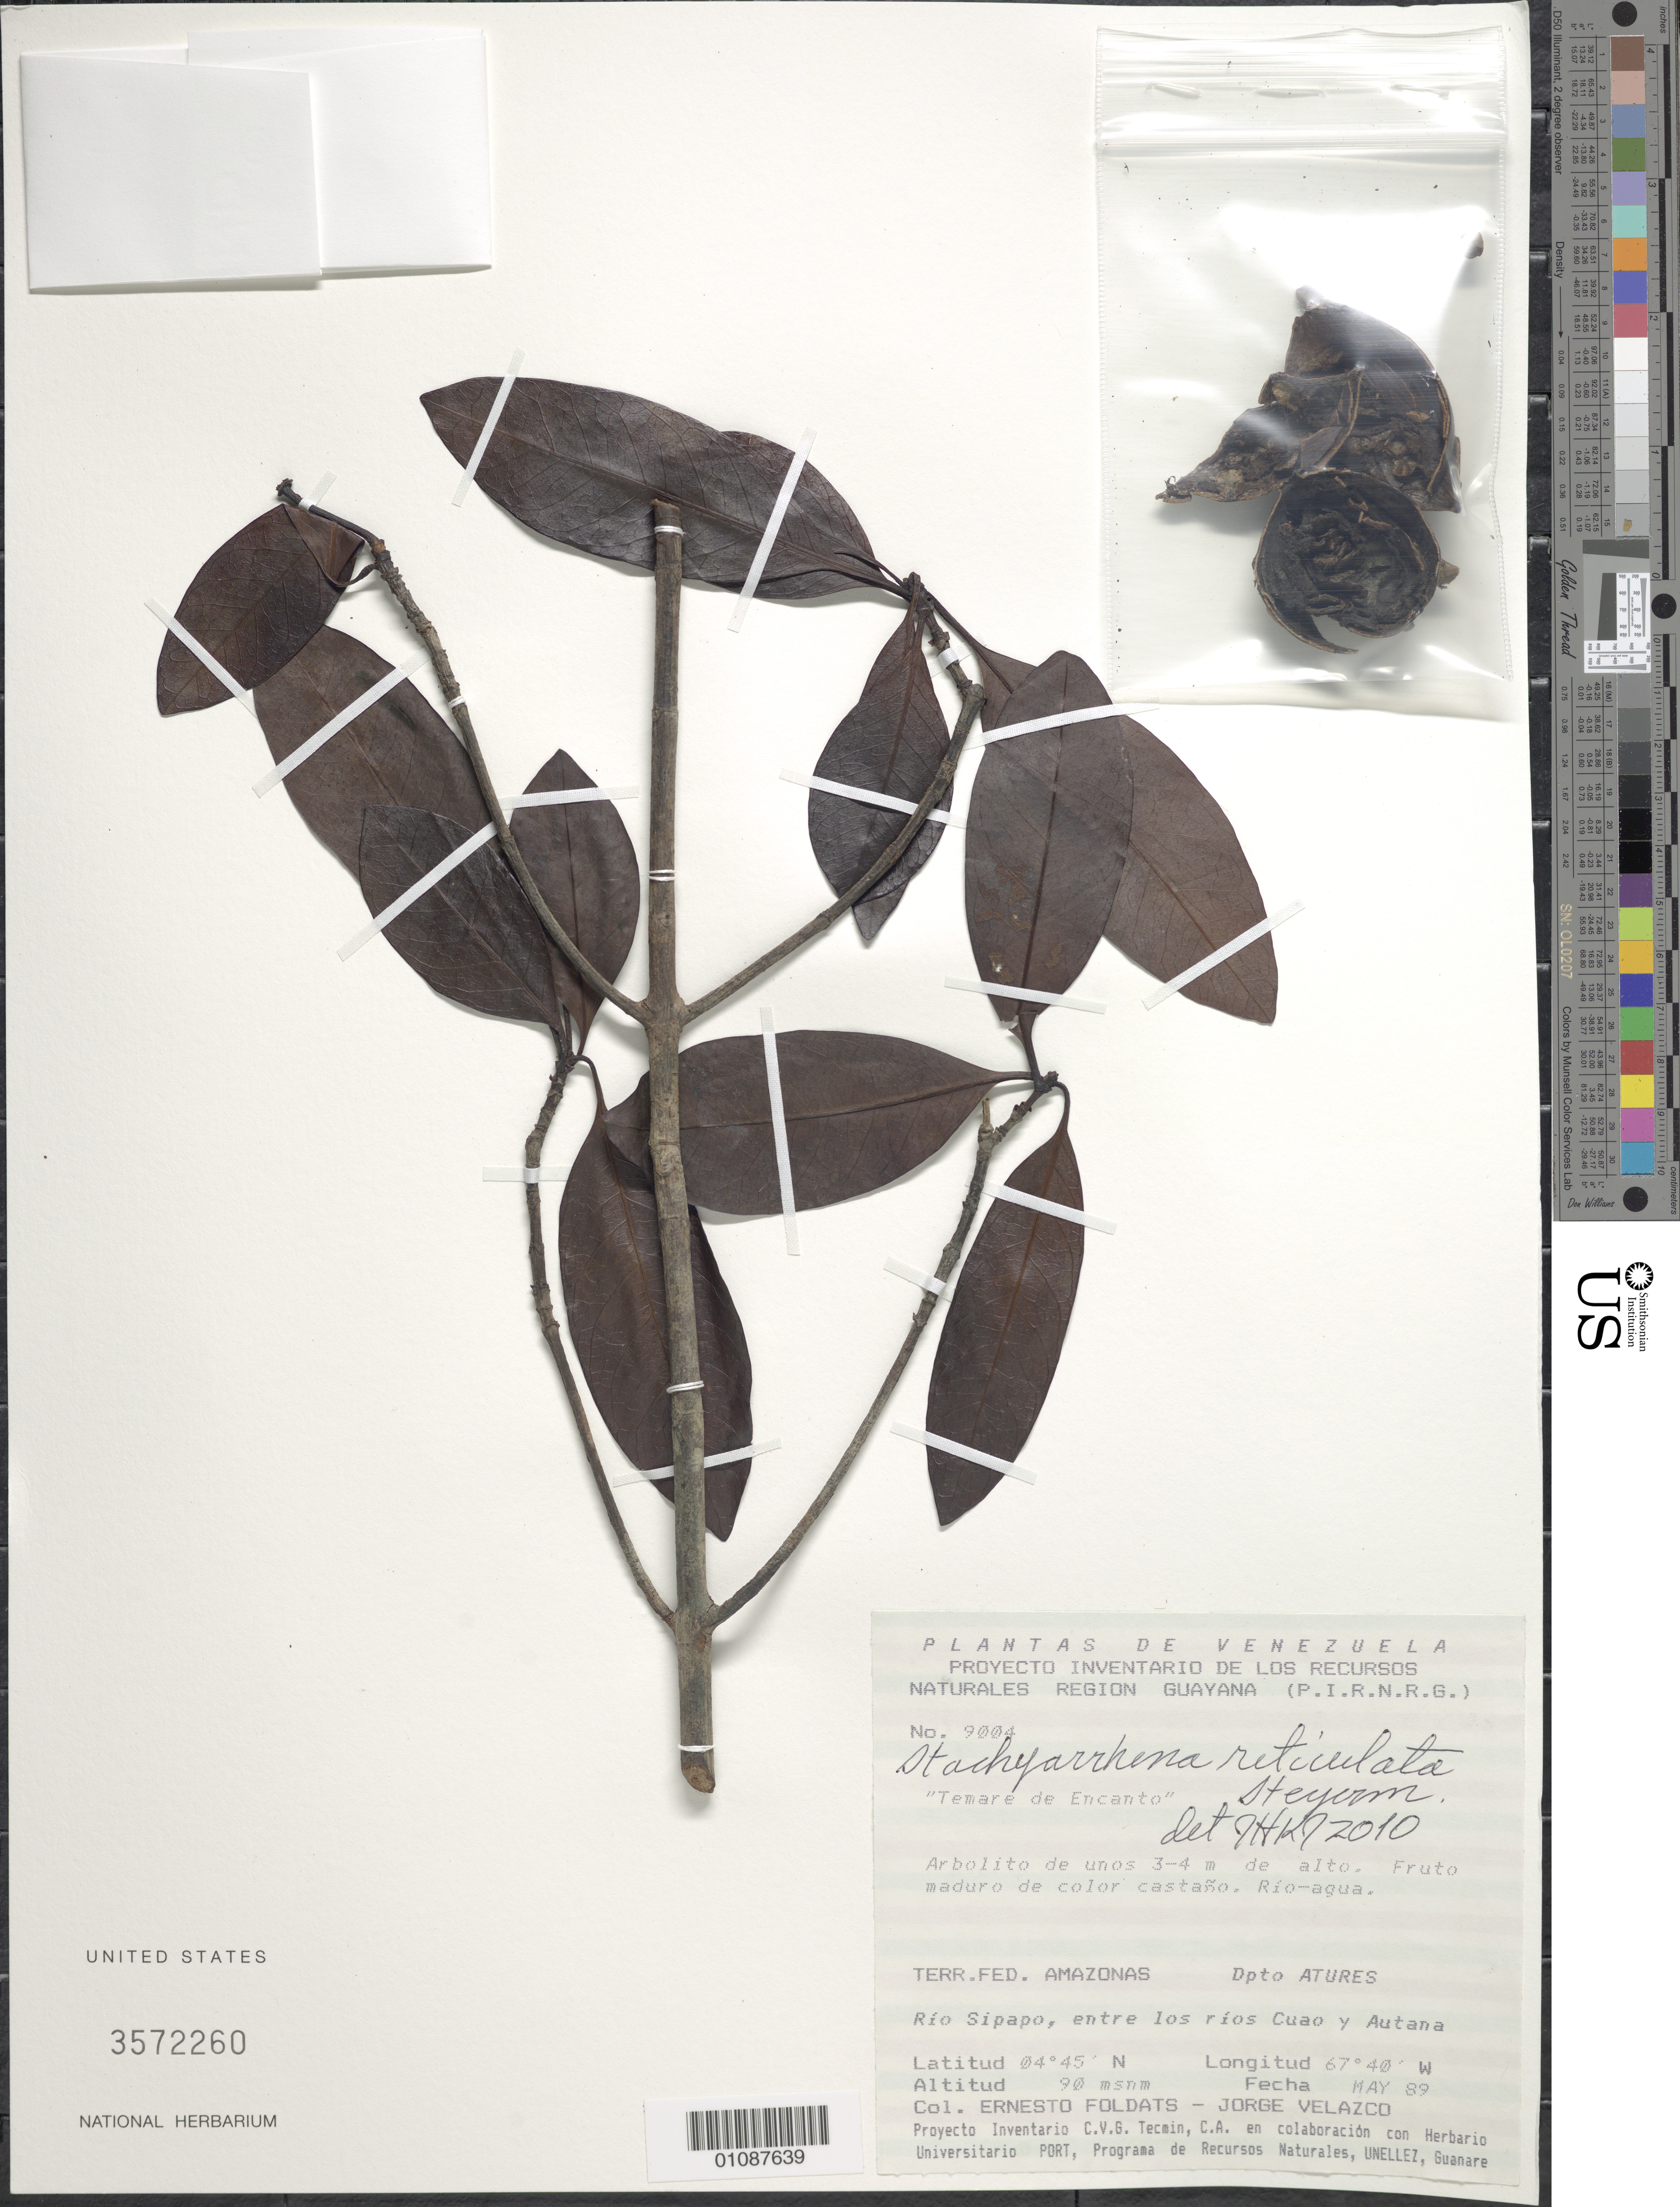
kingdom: Plantae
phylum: Tracheophyta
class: Magnoliopsida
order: Gentianales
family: Rubiaceae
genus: Stachyarrhena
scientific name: Stachyarrhena reticulata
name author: Steyerm.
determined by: Kirkbride, J. H.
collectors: E. Foldats & J. Velazco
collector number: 9004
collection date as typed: May-89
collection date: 1989-05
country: Venezuela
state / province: Amazonas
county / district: Atures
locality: Rio Sipapo, entre los rios Cuao y Autana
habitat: Rio-agua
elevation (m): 90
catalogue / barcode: US 3572260